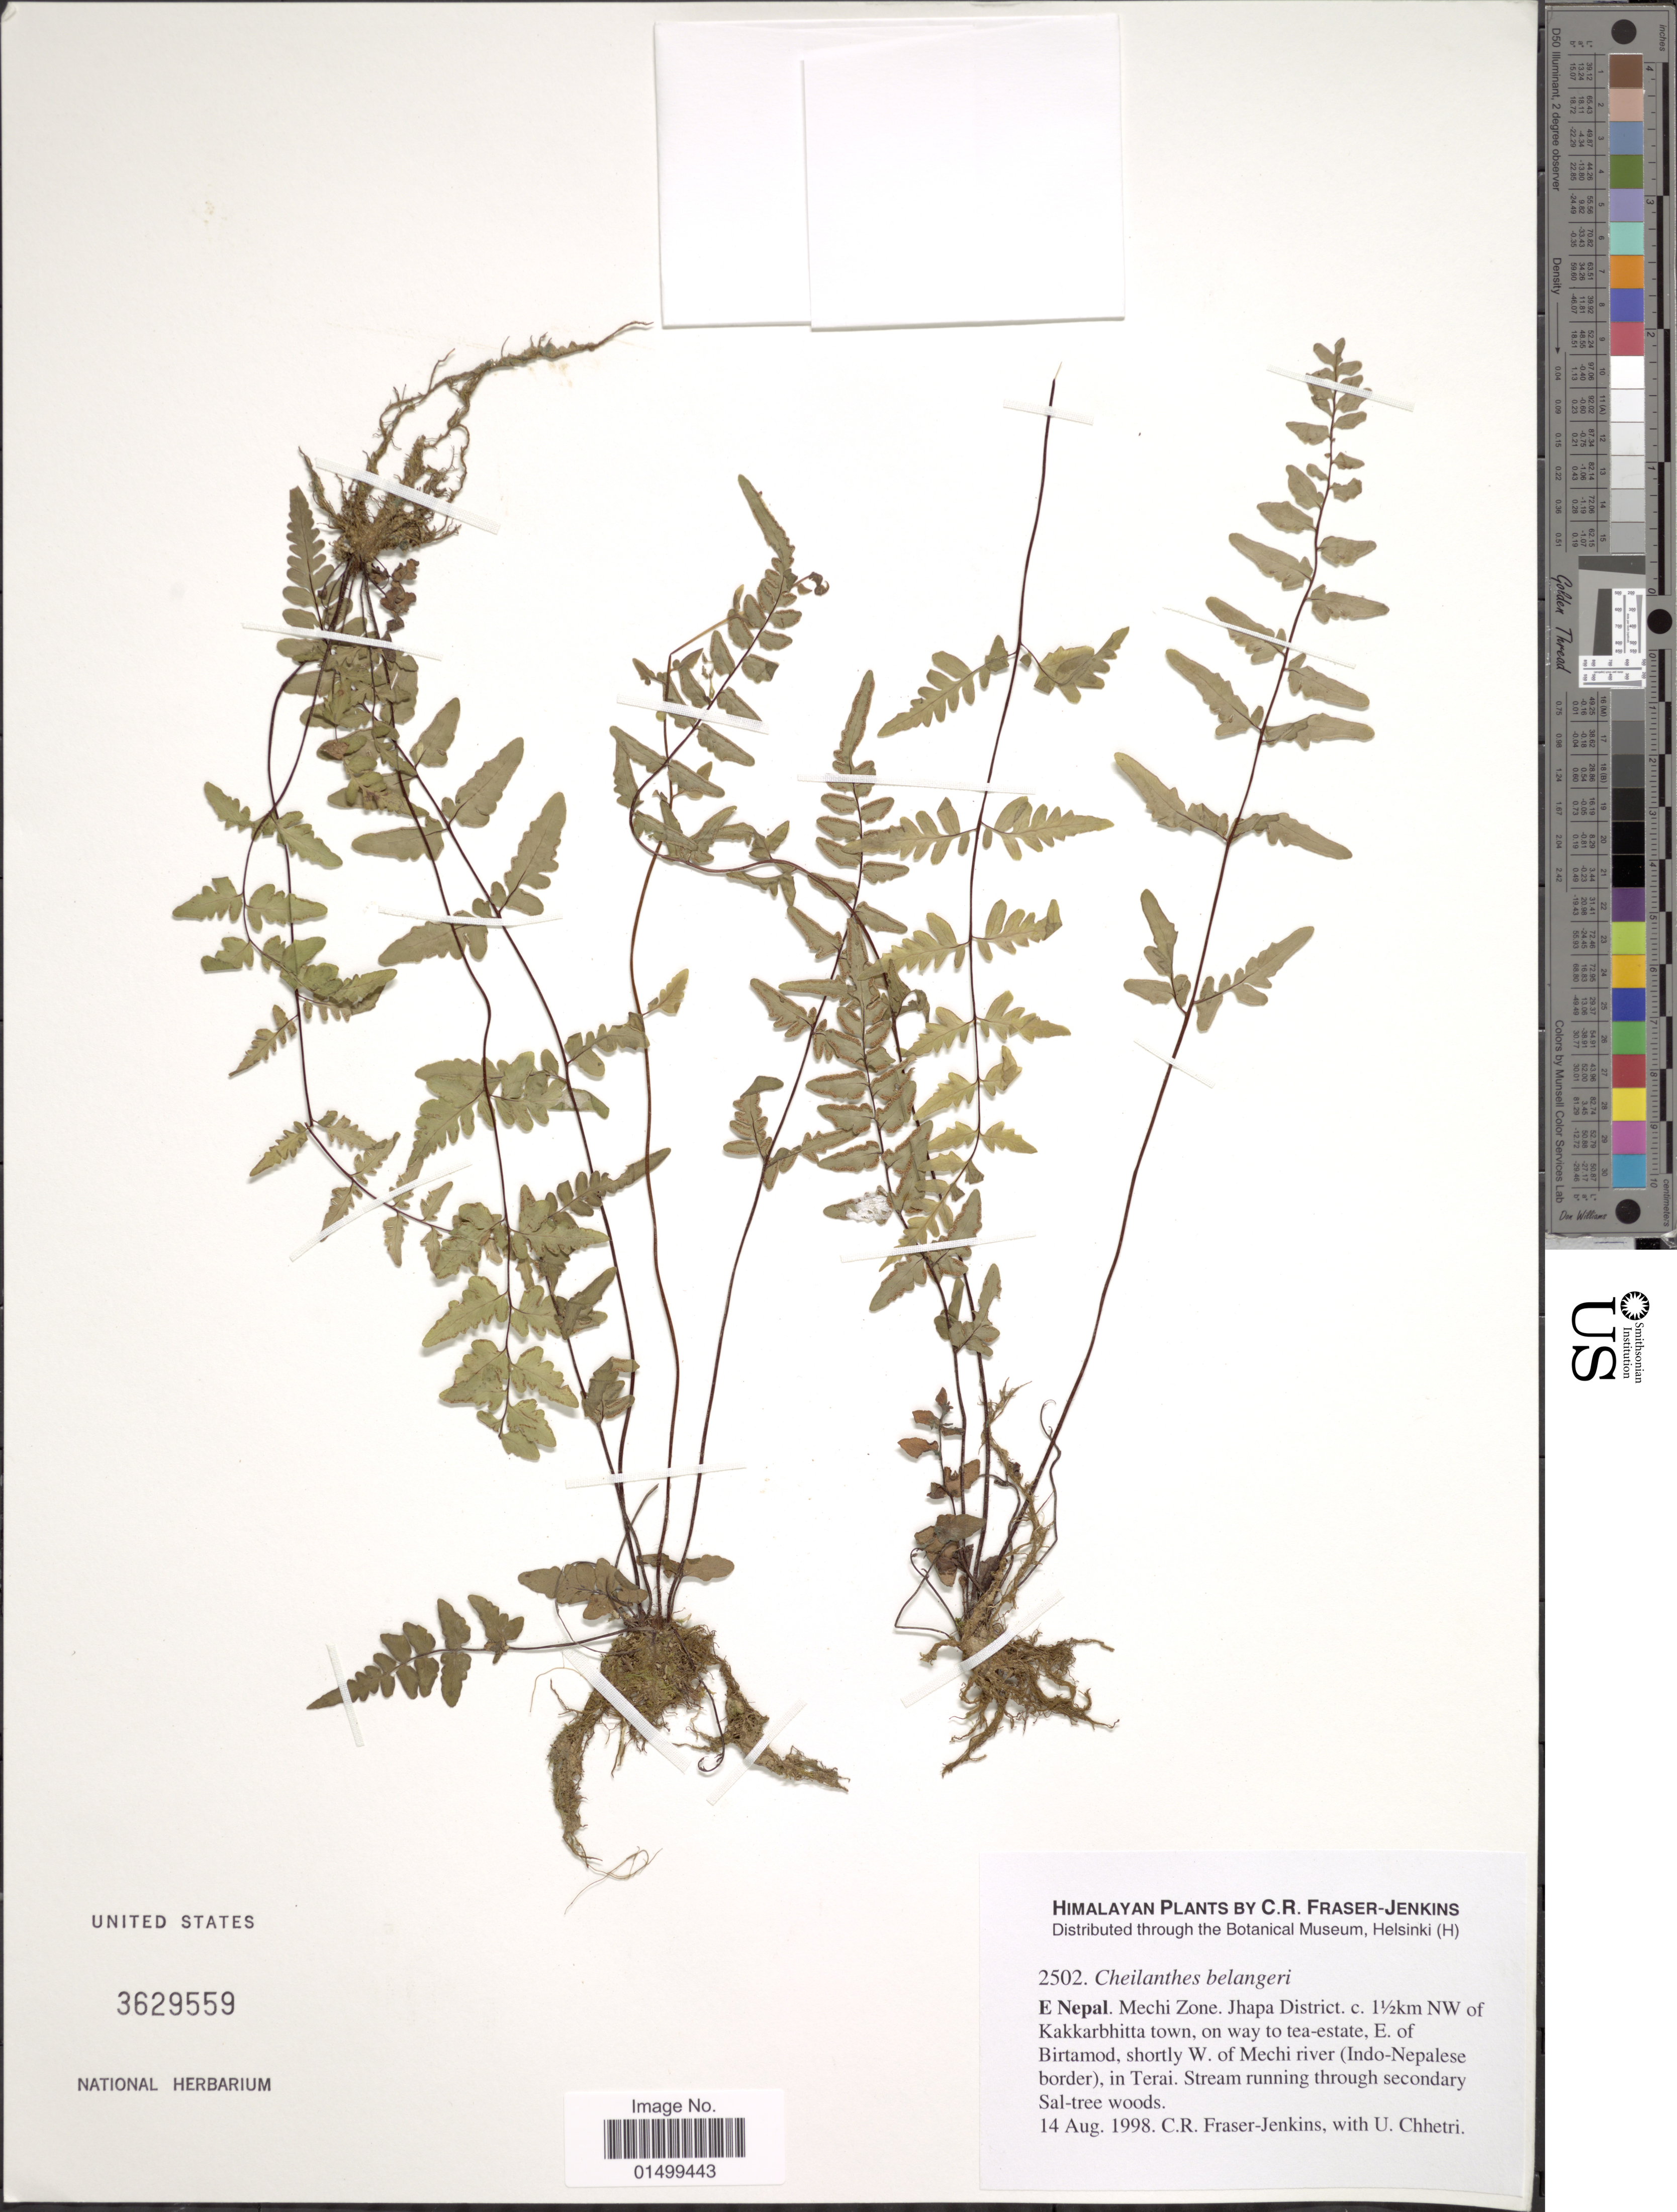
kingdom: Plantae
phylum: Tracheophyta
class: Polypodiopsida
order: Polypodiales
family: Pteridaceae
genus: Cheilanthes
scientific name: Cheilanthes belangeri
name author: (Bory) C. Chr.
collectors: C. R. Fraser-Jenkins & U. Chhetri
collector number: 2502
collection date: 1998-08-14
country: Nepal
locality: Mechi Zone. Jhapa districkt. c. 1 1/2 km NW of Kakkarbitta town, on way to tea-eastate, E. of Birtamod, shortly W. of Mechi river (Indo- Nepalese border), in Terai, Stream running through secondary Sal- tree woods.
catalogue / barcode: US 3629559